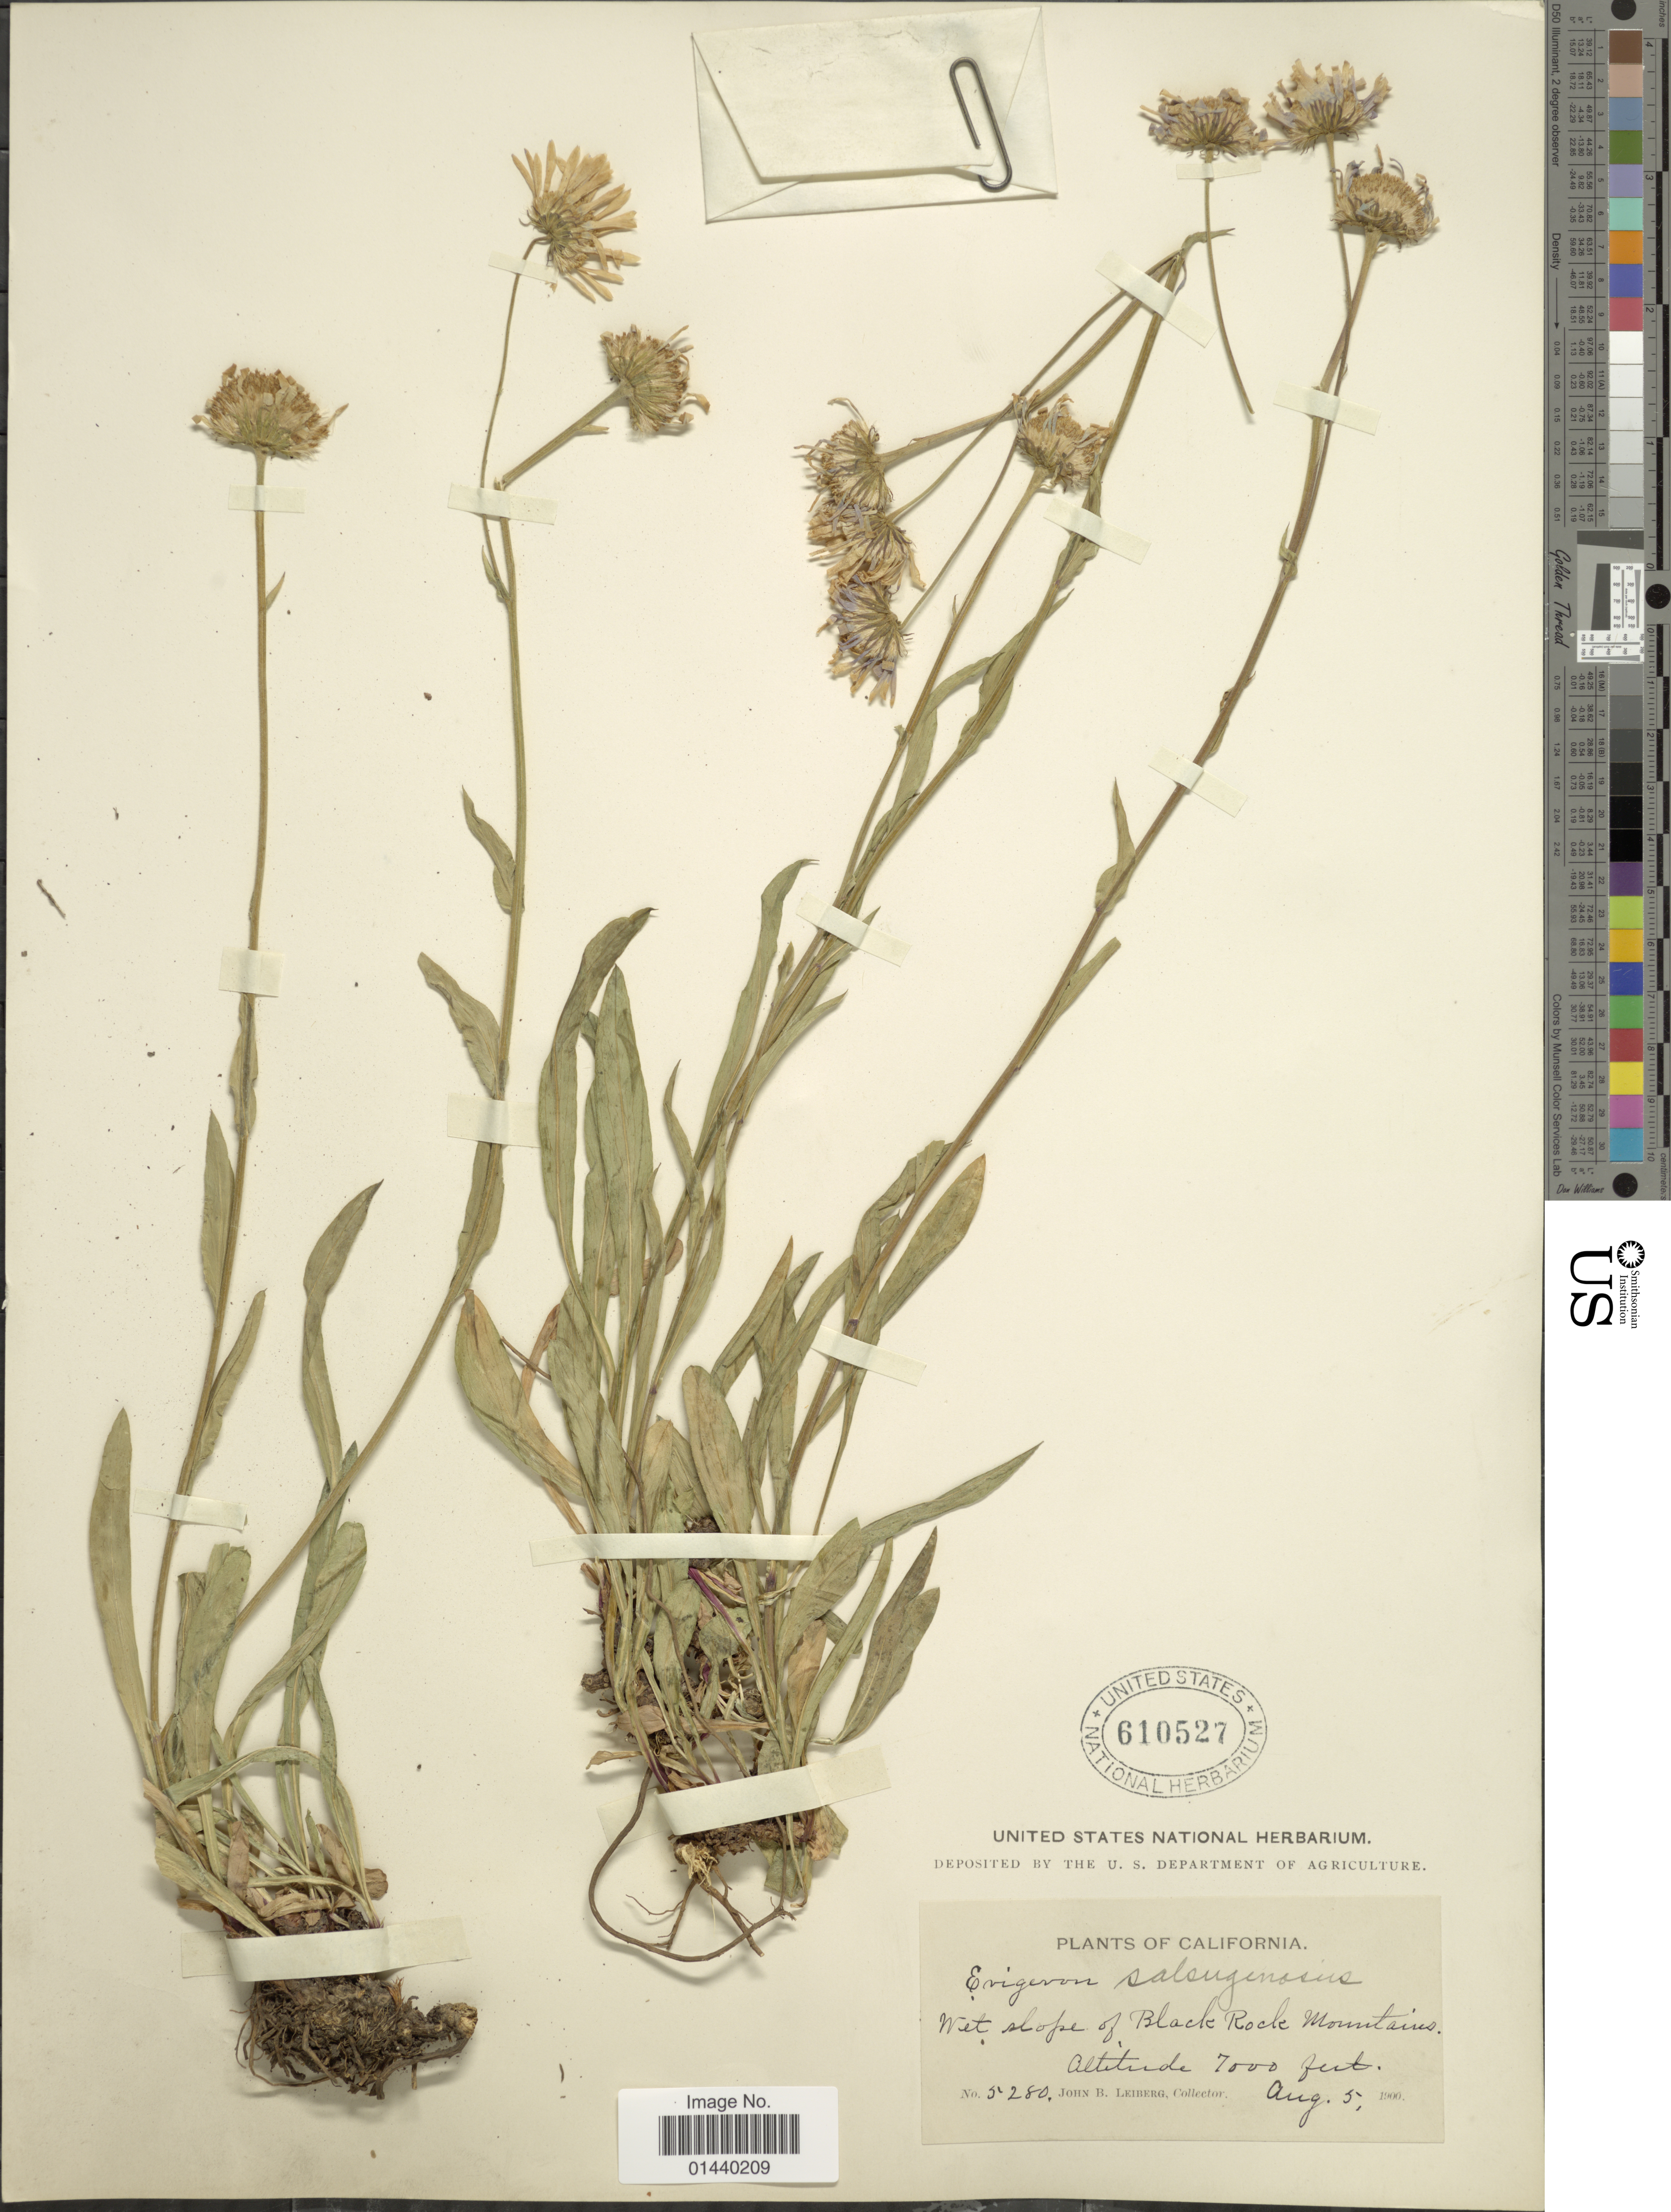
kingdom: Plantae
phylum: Tracheophyta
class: Magnoliopsida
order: Asterales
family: Asteraceae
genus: Erigeron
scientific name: Erigeron salsuginosus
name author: (Richardson ex R. Br.) A. Gray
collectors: J. B. Leiberg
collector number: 5280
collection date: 1900-08-05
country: United States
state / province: California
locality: Wet slope of Black Rock Mountains.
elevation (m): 2134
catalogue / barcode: US 610527